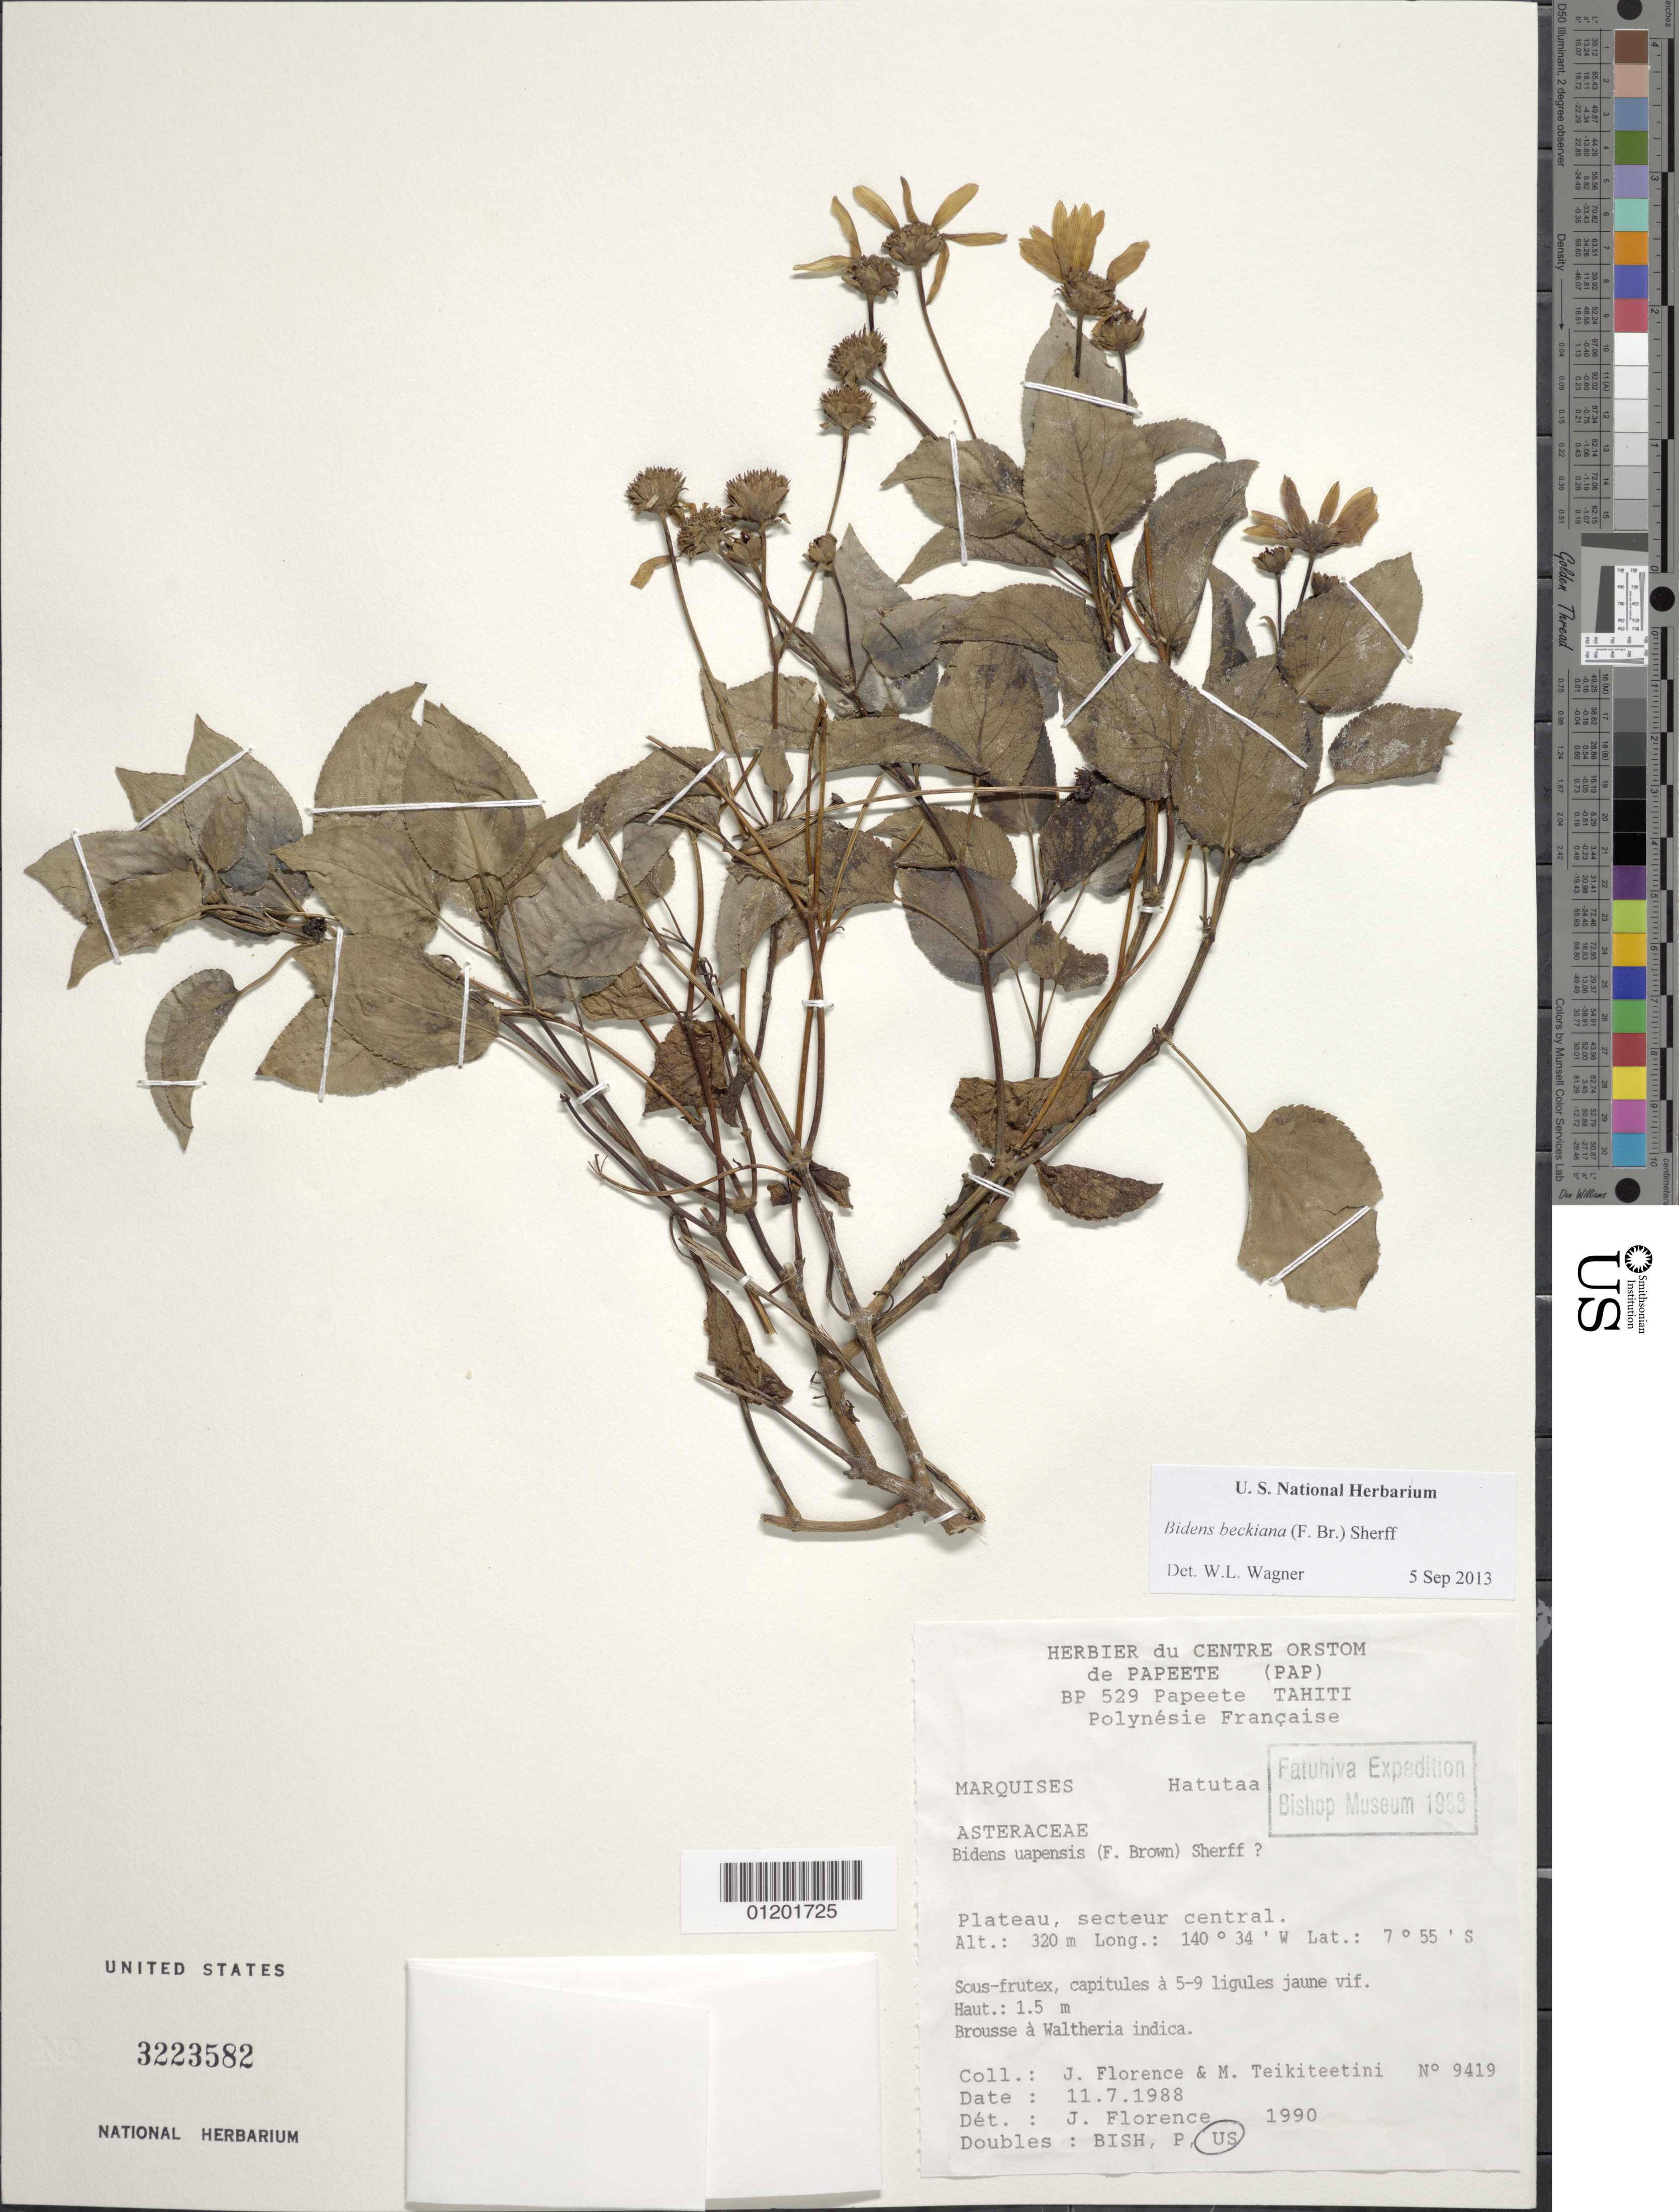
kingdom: Plantae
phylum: Tracheophyta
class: Magnoliopsida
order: Asterales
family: Asteraceae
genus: Bidens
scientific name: Bidens beckiana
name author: (F. Br.) Sherff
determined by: Wagner, W. L., (BOT), Smithsonian Institution - National Museum of Natural History (UNITED STATES)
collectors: J. Florence & M. Teikiteetini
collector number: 9419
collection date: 1988-07-11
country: French Polynesia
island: Hatutaa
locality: Plateau, secteur centrale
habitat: Brousse à Waltheria indica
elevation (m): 320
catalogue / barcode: US 3223582